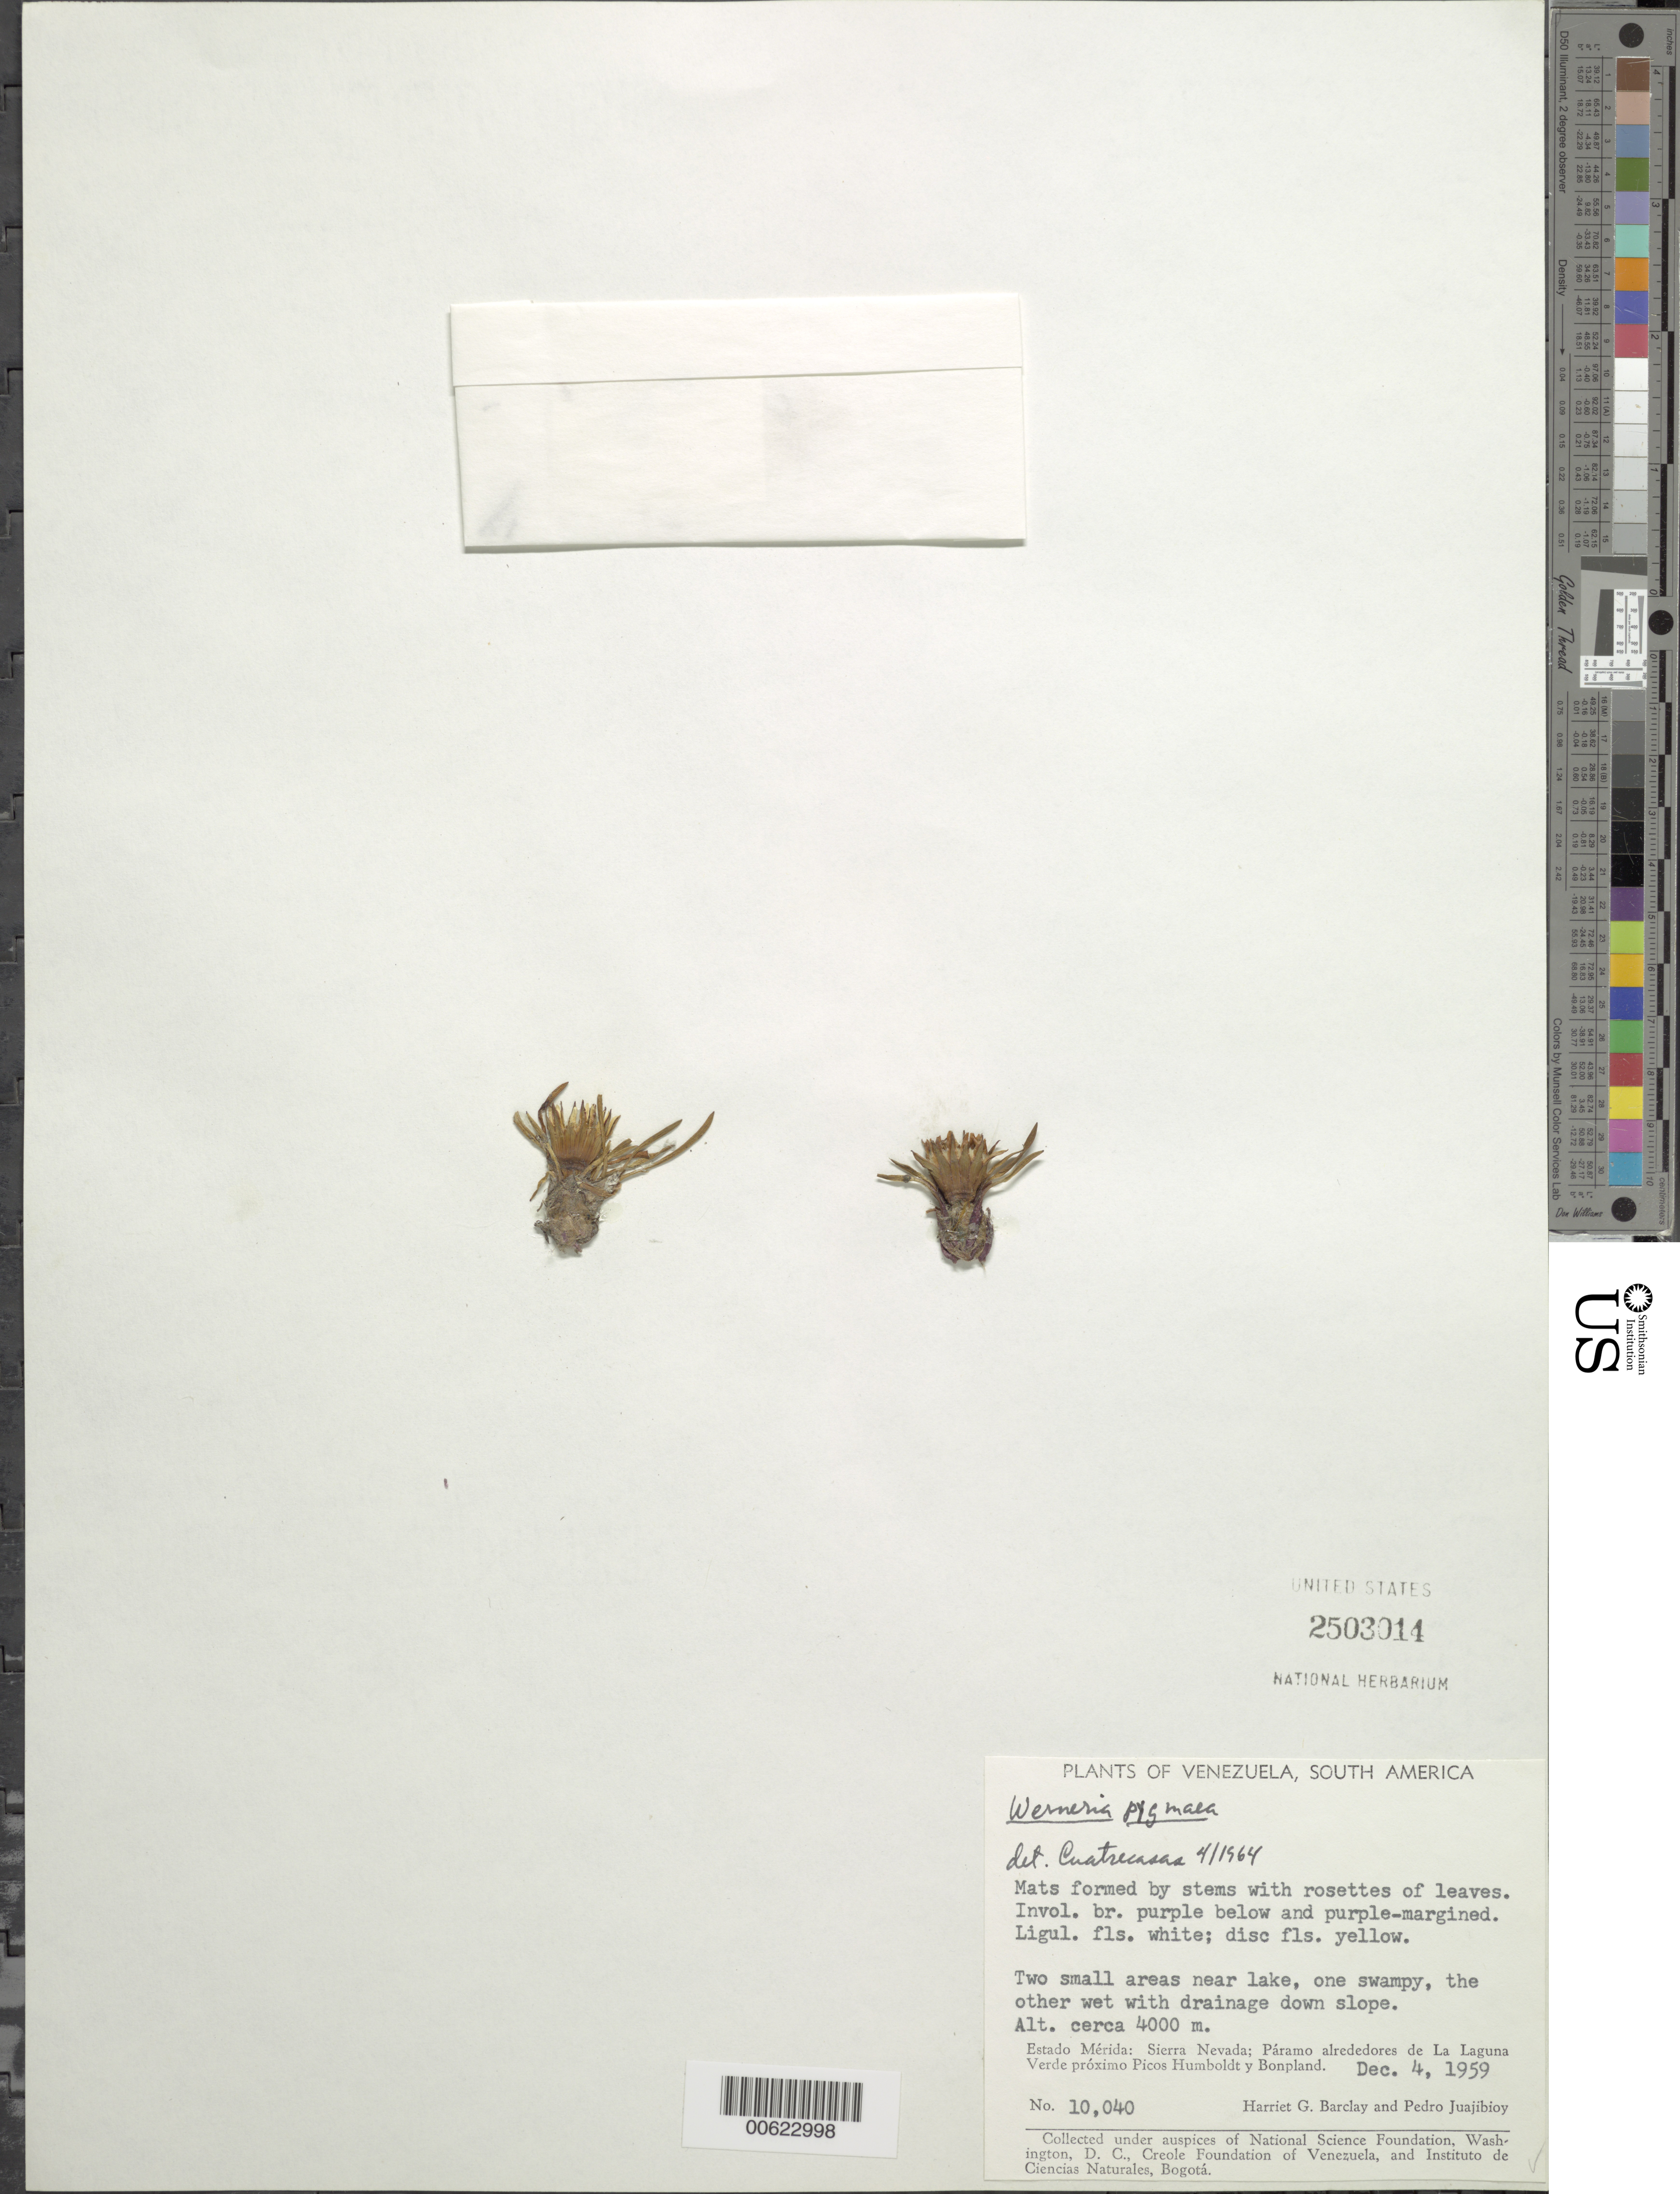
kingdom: Plantae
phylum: Tracheophyta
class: Magnoliopsida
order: Asterales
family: Asteraceae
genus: Werneria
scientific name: Werneria pygmaea complex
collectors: H. G. Barclay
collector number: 10040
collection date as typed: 4-Dec-59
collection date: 1959-12-04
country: Venezuela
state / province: Mérida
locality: La Laguna Verde proximo Picos Humboldt y Bonpland.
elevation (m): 4000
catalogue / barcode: US 2503014